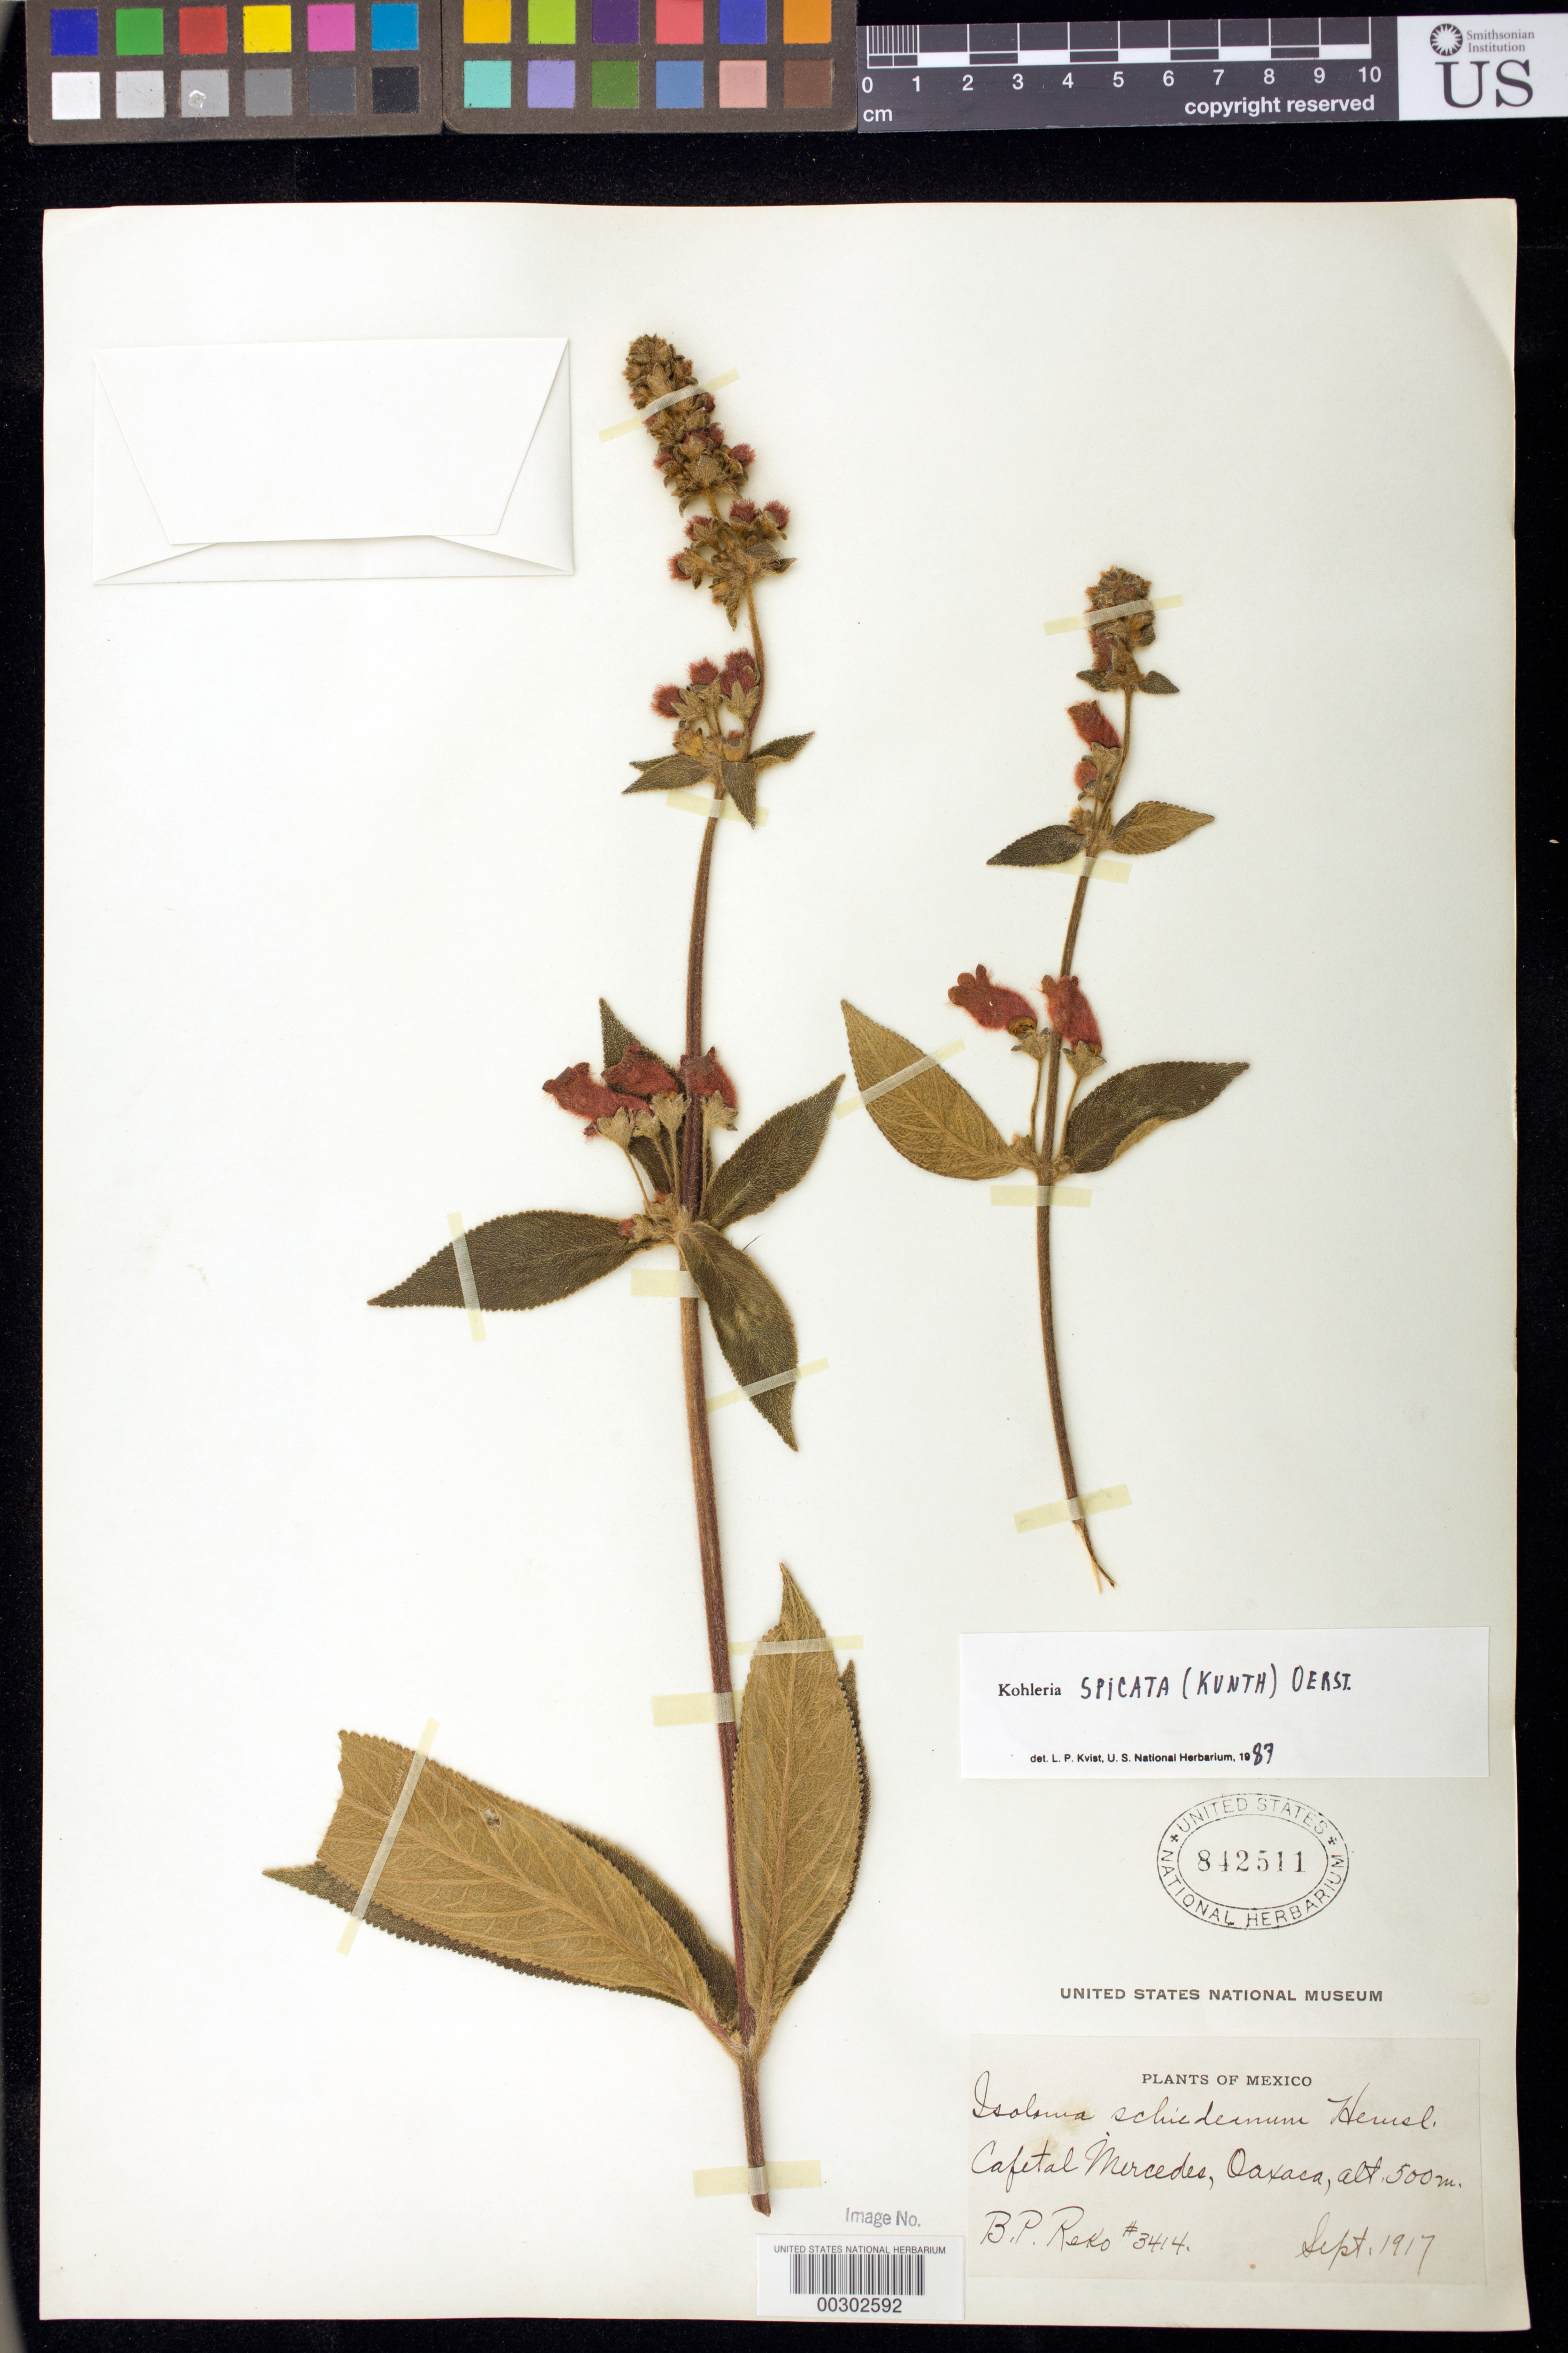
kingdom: Plantae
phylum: Tracheophyta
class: Magnoliopsida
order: Lamiales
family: Gesneriaceae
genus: Kohleria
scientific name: Kohleria spicata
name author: (Kunth) Oerst.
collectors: B. P. Reko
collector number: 3414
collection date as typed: Sep 1917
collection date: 1917-09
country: Mexico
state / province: Oaxaca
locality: Cafetal Mercedes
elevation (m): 500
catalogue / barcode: US 842511